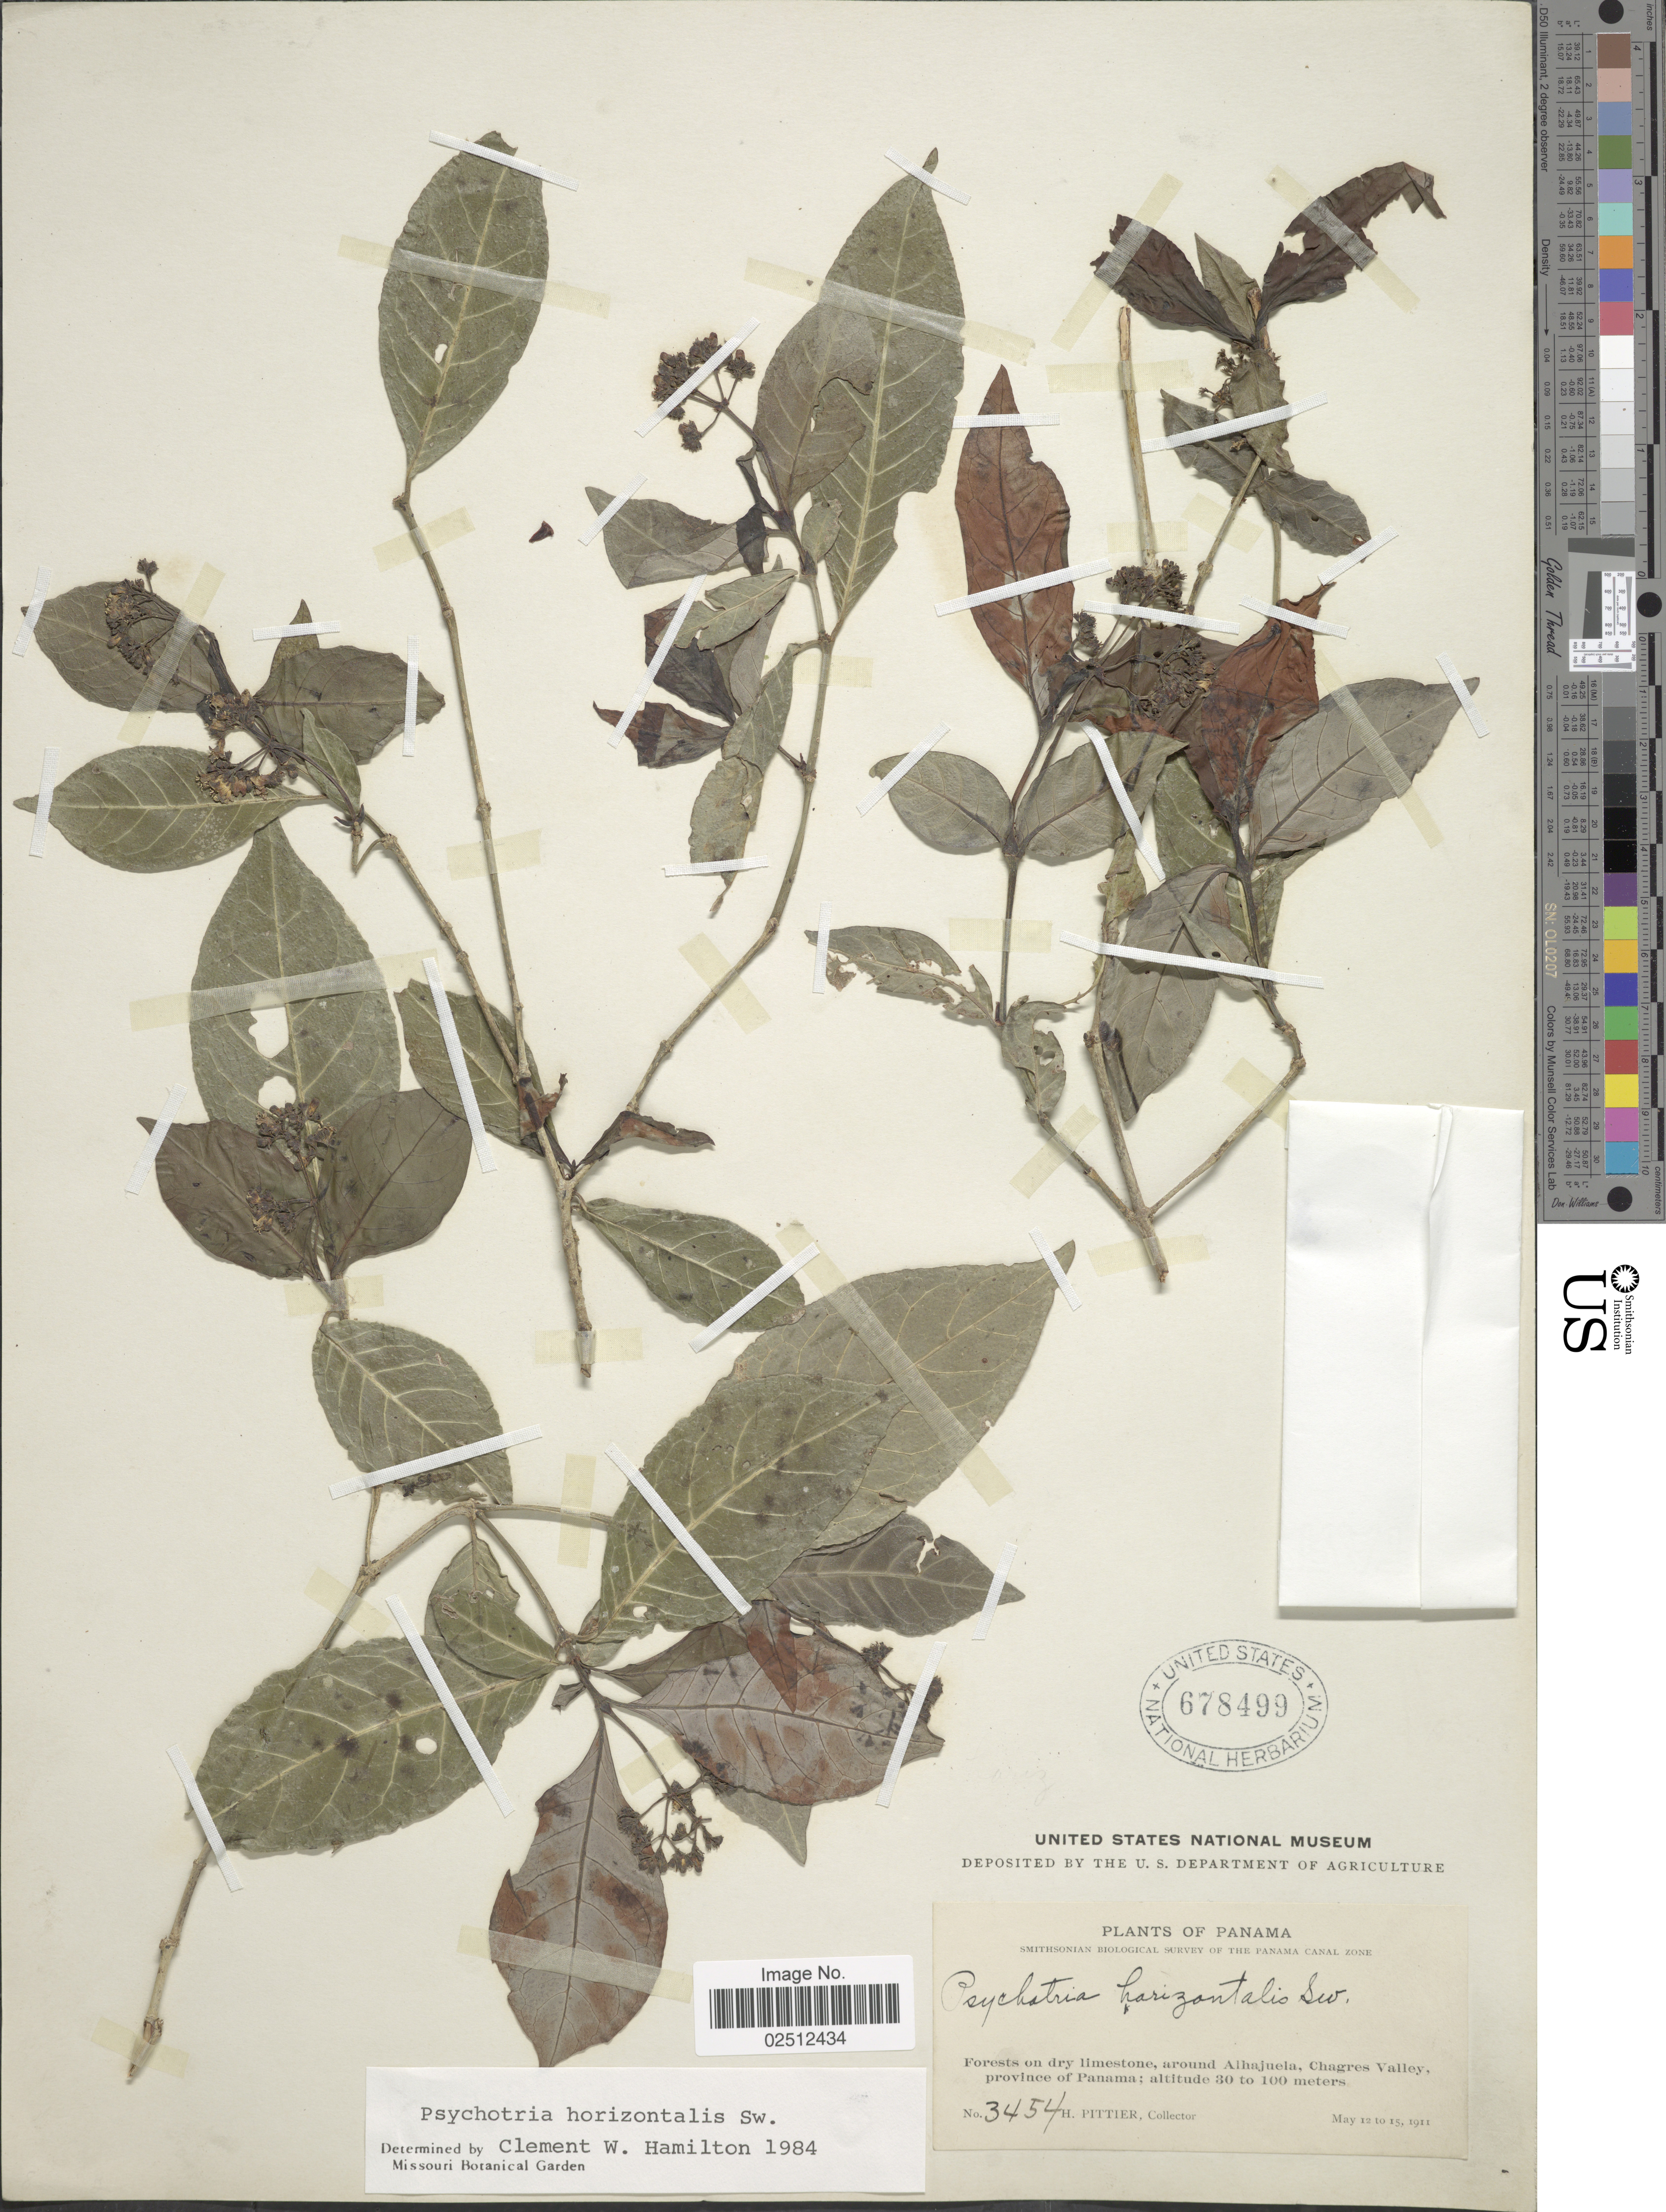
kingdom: Plantae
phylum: Tracheophyta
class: Magnoliopsida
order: Gentianales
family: Rubiaceae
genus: Psychotria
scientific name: Psychotria horizontalis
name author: Sw.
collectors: H. F. Pittier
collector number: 3454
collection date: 1911-05-12/1911-05-15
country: Panama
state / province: Panamá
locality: Forests on dry limestone, around Alhajuela, Chagres Valley, province of Panama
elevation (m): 30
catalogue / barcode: US 678499